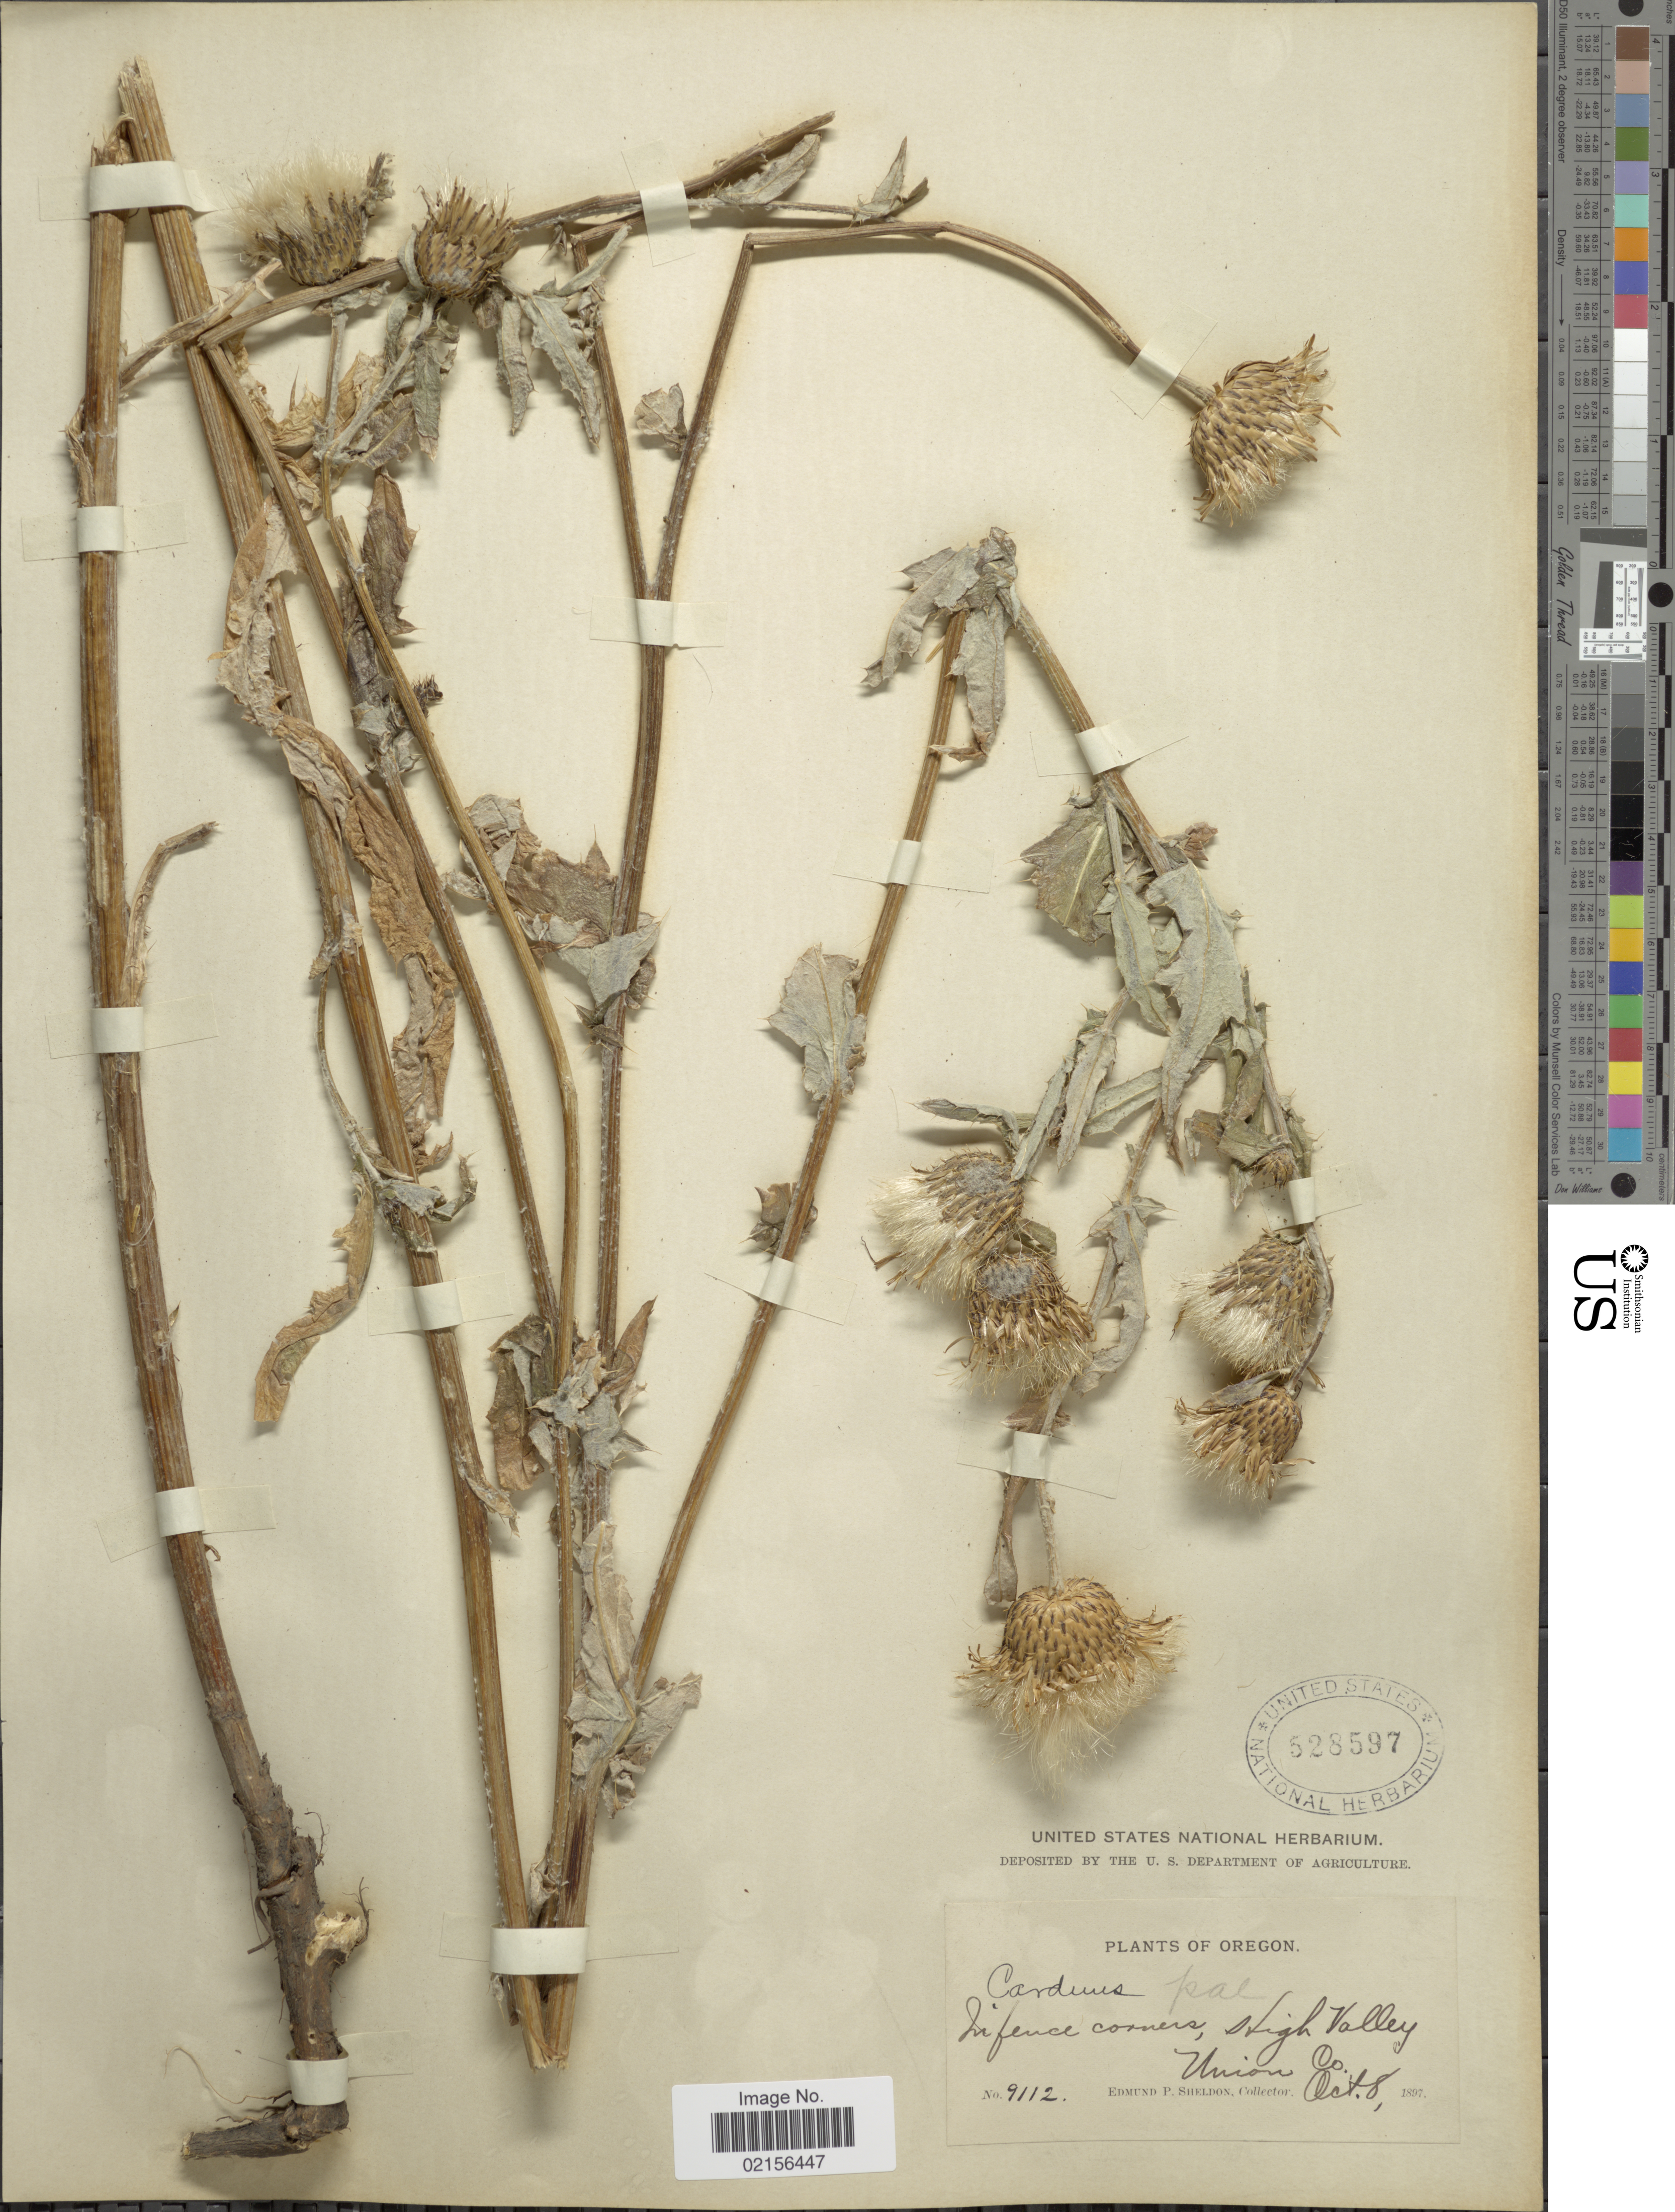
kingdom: Plantae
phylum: Tracheophyta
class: Magnoliopsida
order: Asterales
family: Asteraceae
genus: Cirsium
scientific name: Cirsium brevifolium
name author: Nutt.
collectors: E. P. Sheldon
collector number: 9112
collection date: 1897-10-08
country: United States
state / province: Oregon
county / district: Union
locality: Infence corners, High Valley, Union Co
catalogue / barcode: US 528597